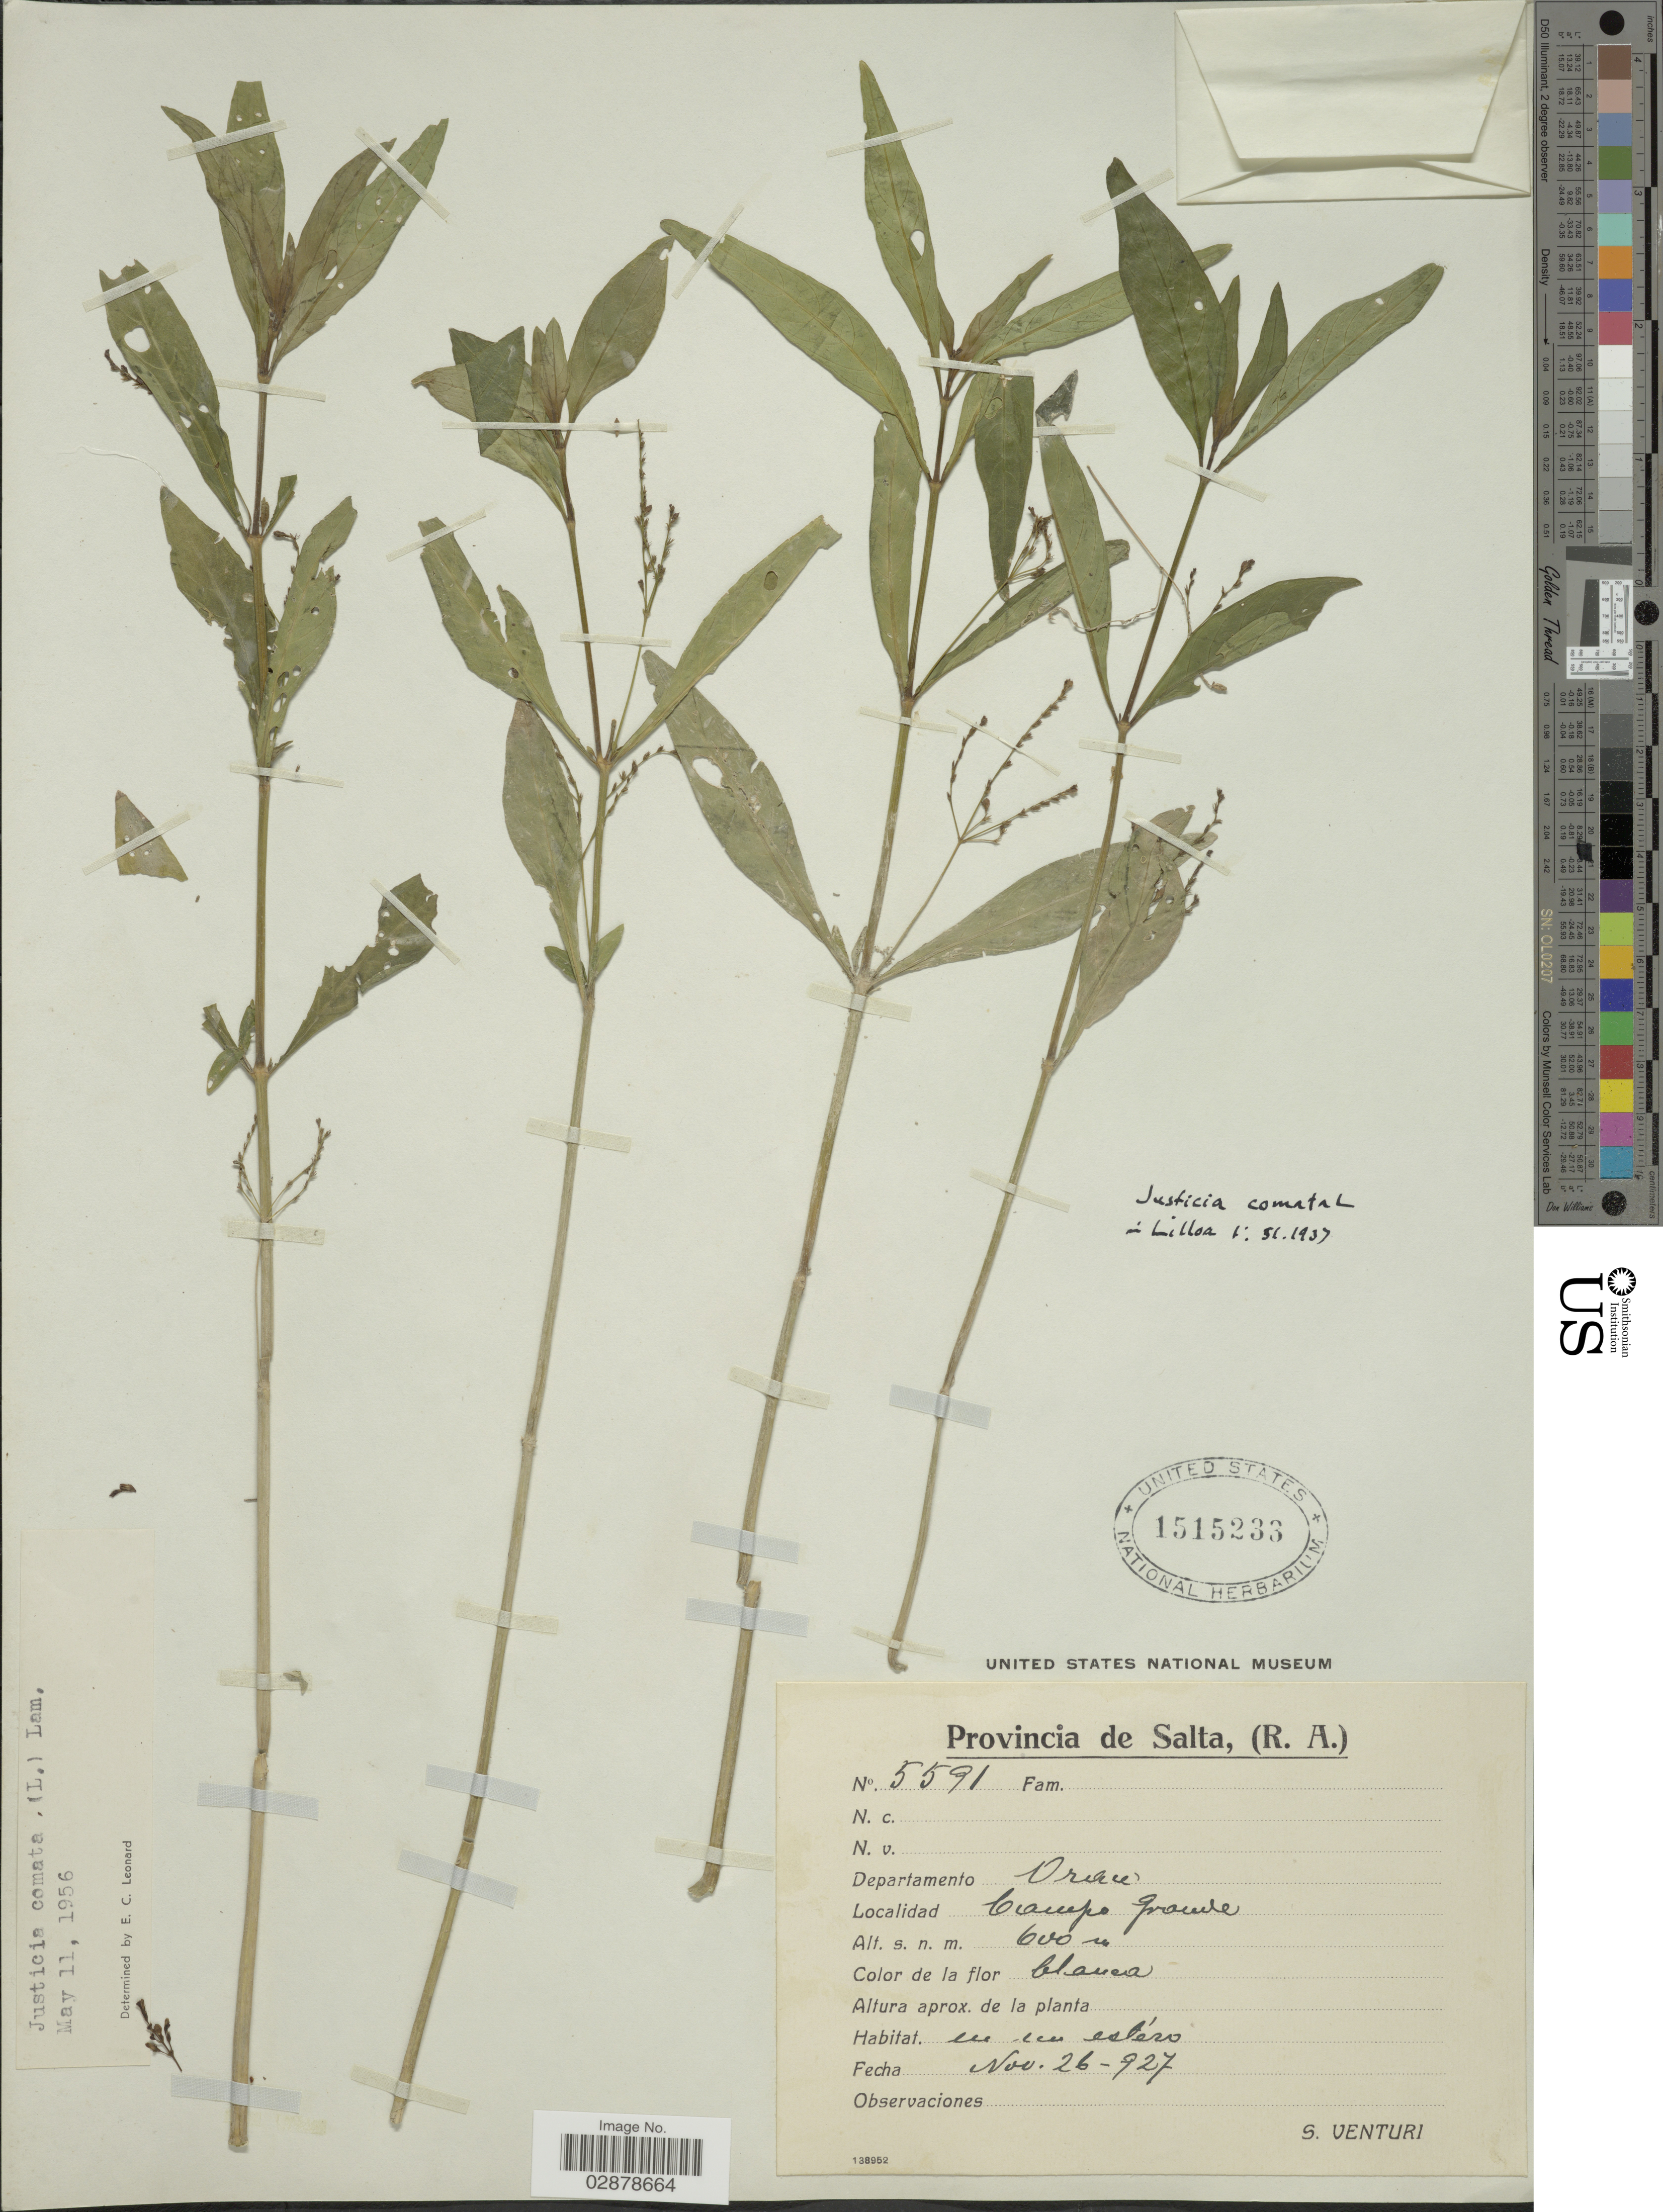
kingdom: Plantae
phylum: Tracheophyta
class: Magnoliopsida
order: Lamiales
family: Acanthaceae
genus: Justicia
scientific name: Justicia comata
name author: (L.) Lam.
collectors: S. Venturi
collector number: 5591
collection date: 1927-11-26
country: Argentina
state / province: Salta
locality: Provincia de Salta, (R. A.), Departamento Oran, Campo Grande.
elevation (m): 600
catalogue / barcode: US 1515233